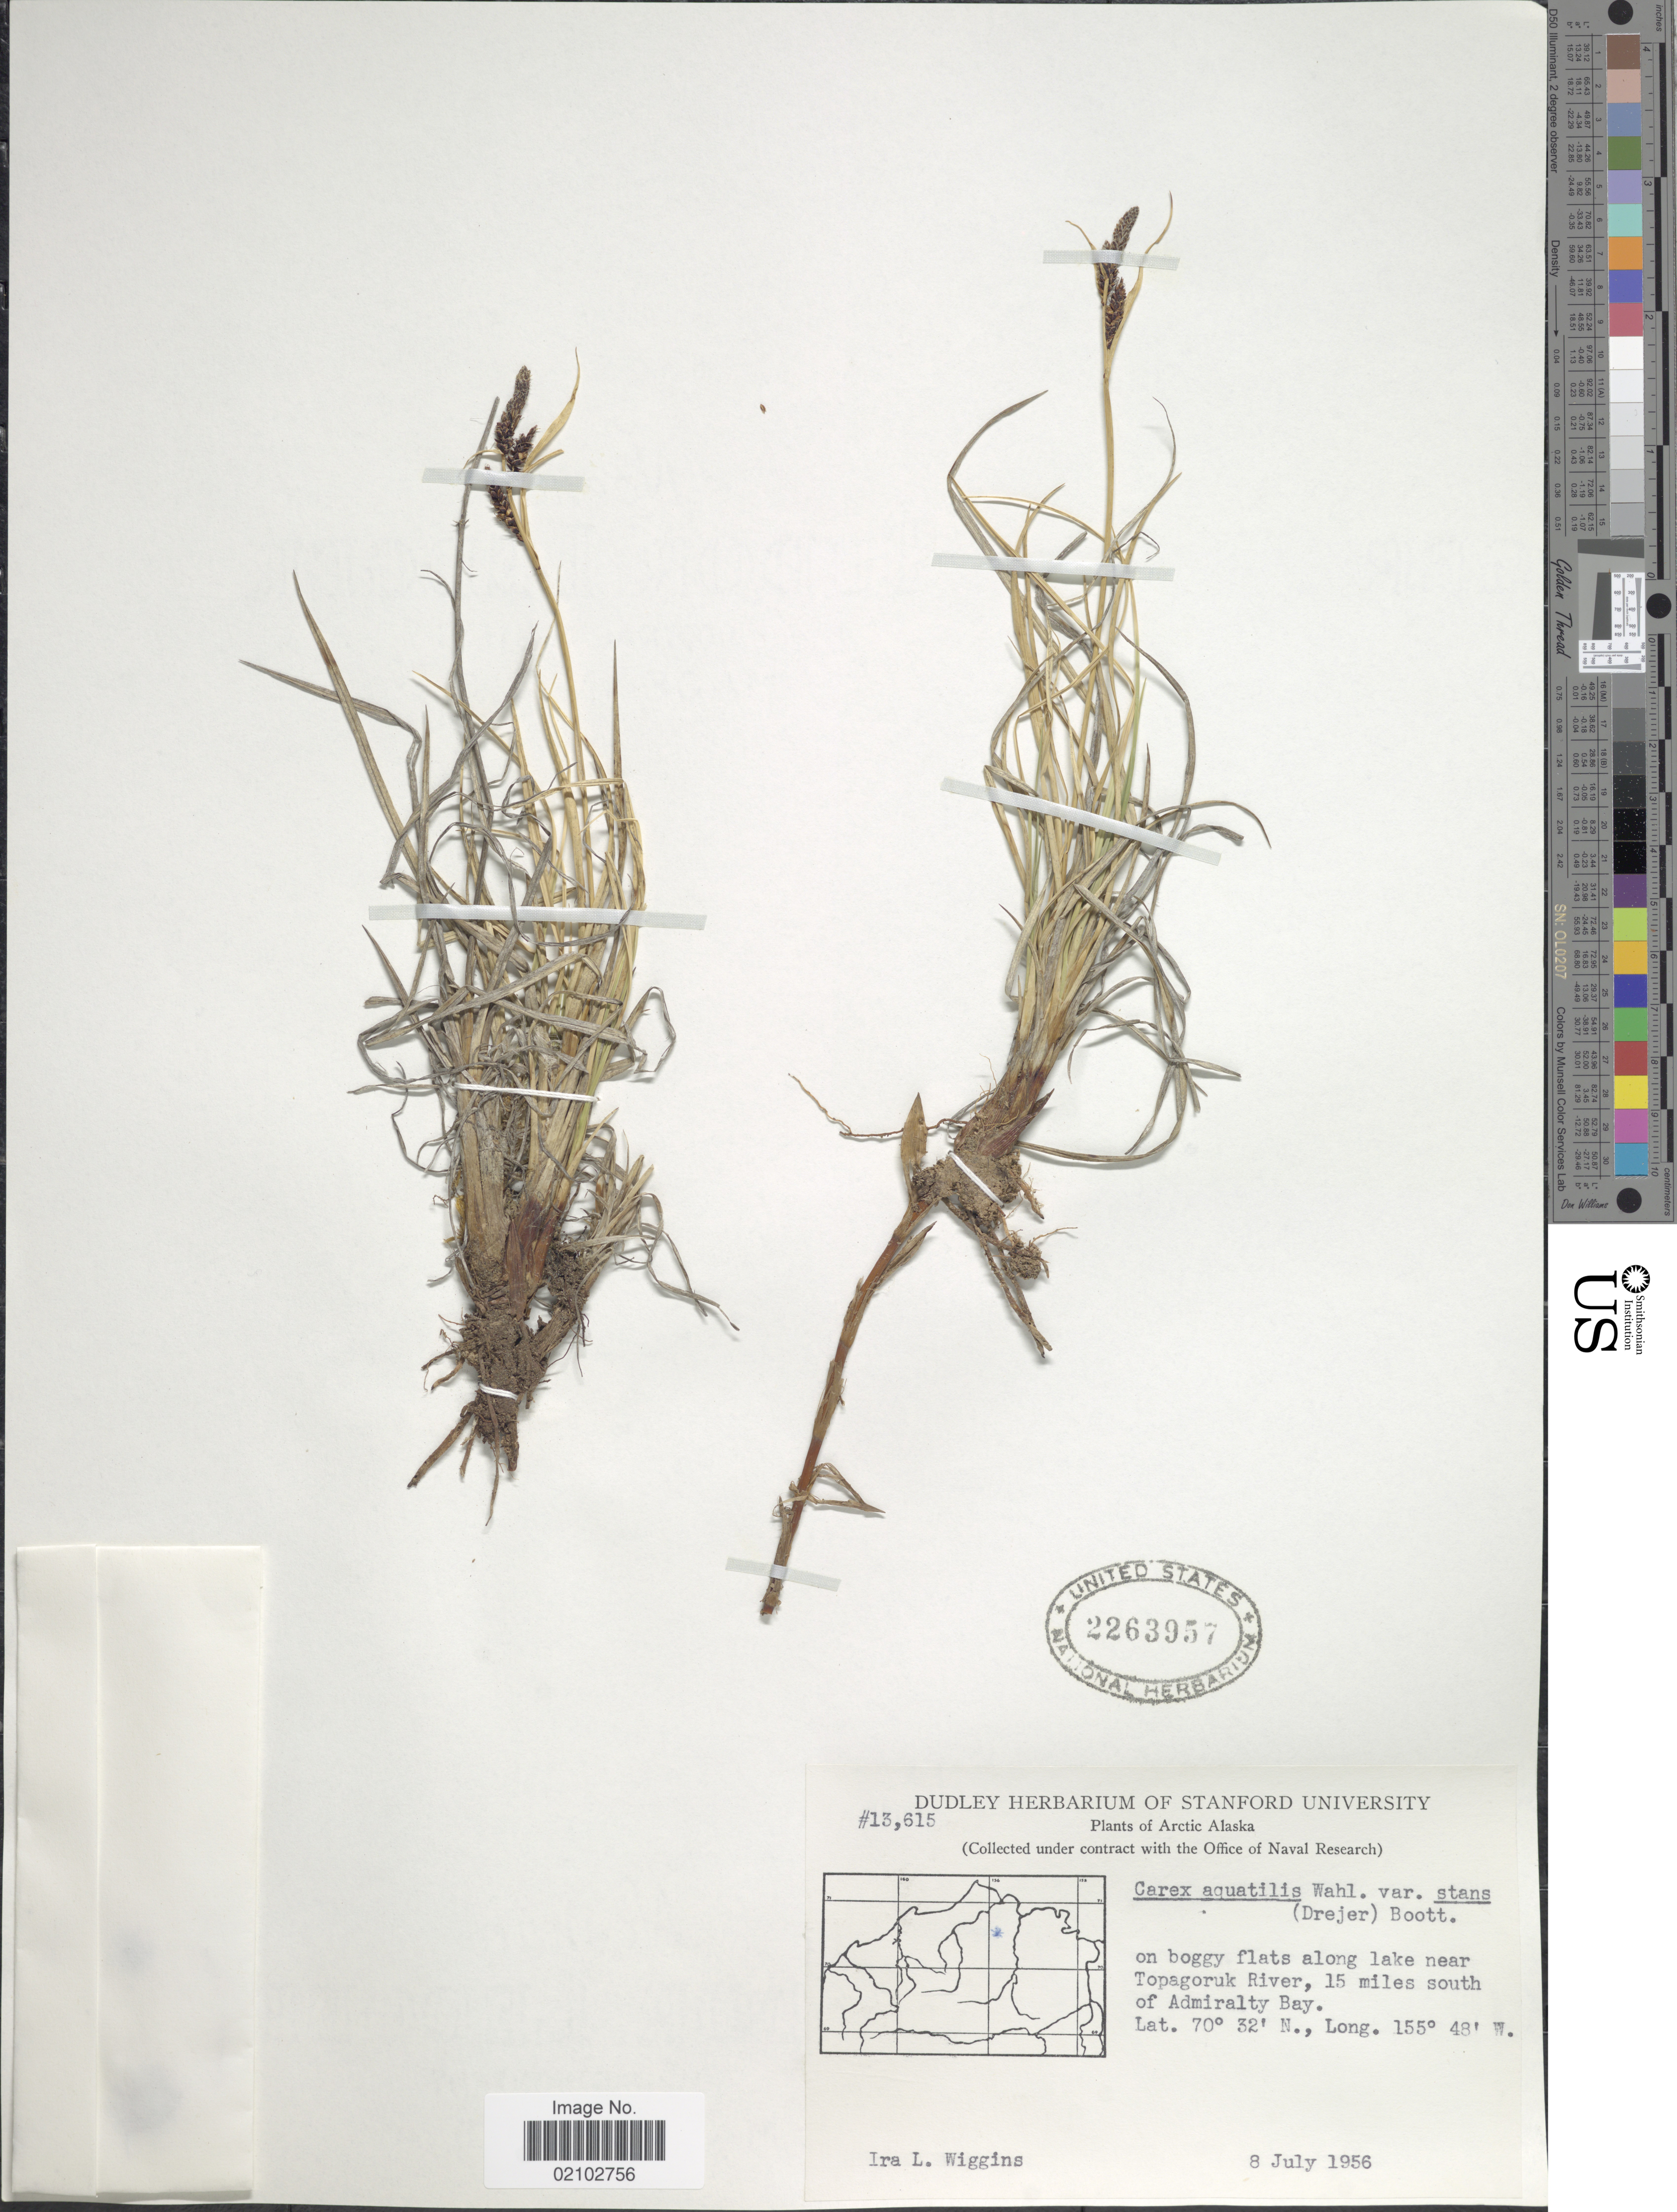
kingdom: Plantae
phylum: Tracheophyta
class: Liliopsida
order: Poales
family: Cyperaceae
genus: Carex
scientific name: Carex aquatilis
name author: Wahlenb.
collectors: I. L. Wiggins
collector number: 13615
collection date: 1956-07-08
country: United States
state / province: Alaska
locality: Arctic Alaska, on boggy flats along lake near Topagoruk River, 15 miles south of Admiralty Bay.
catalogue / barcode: US 2263957